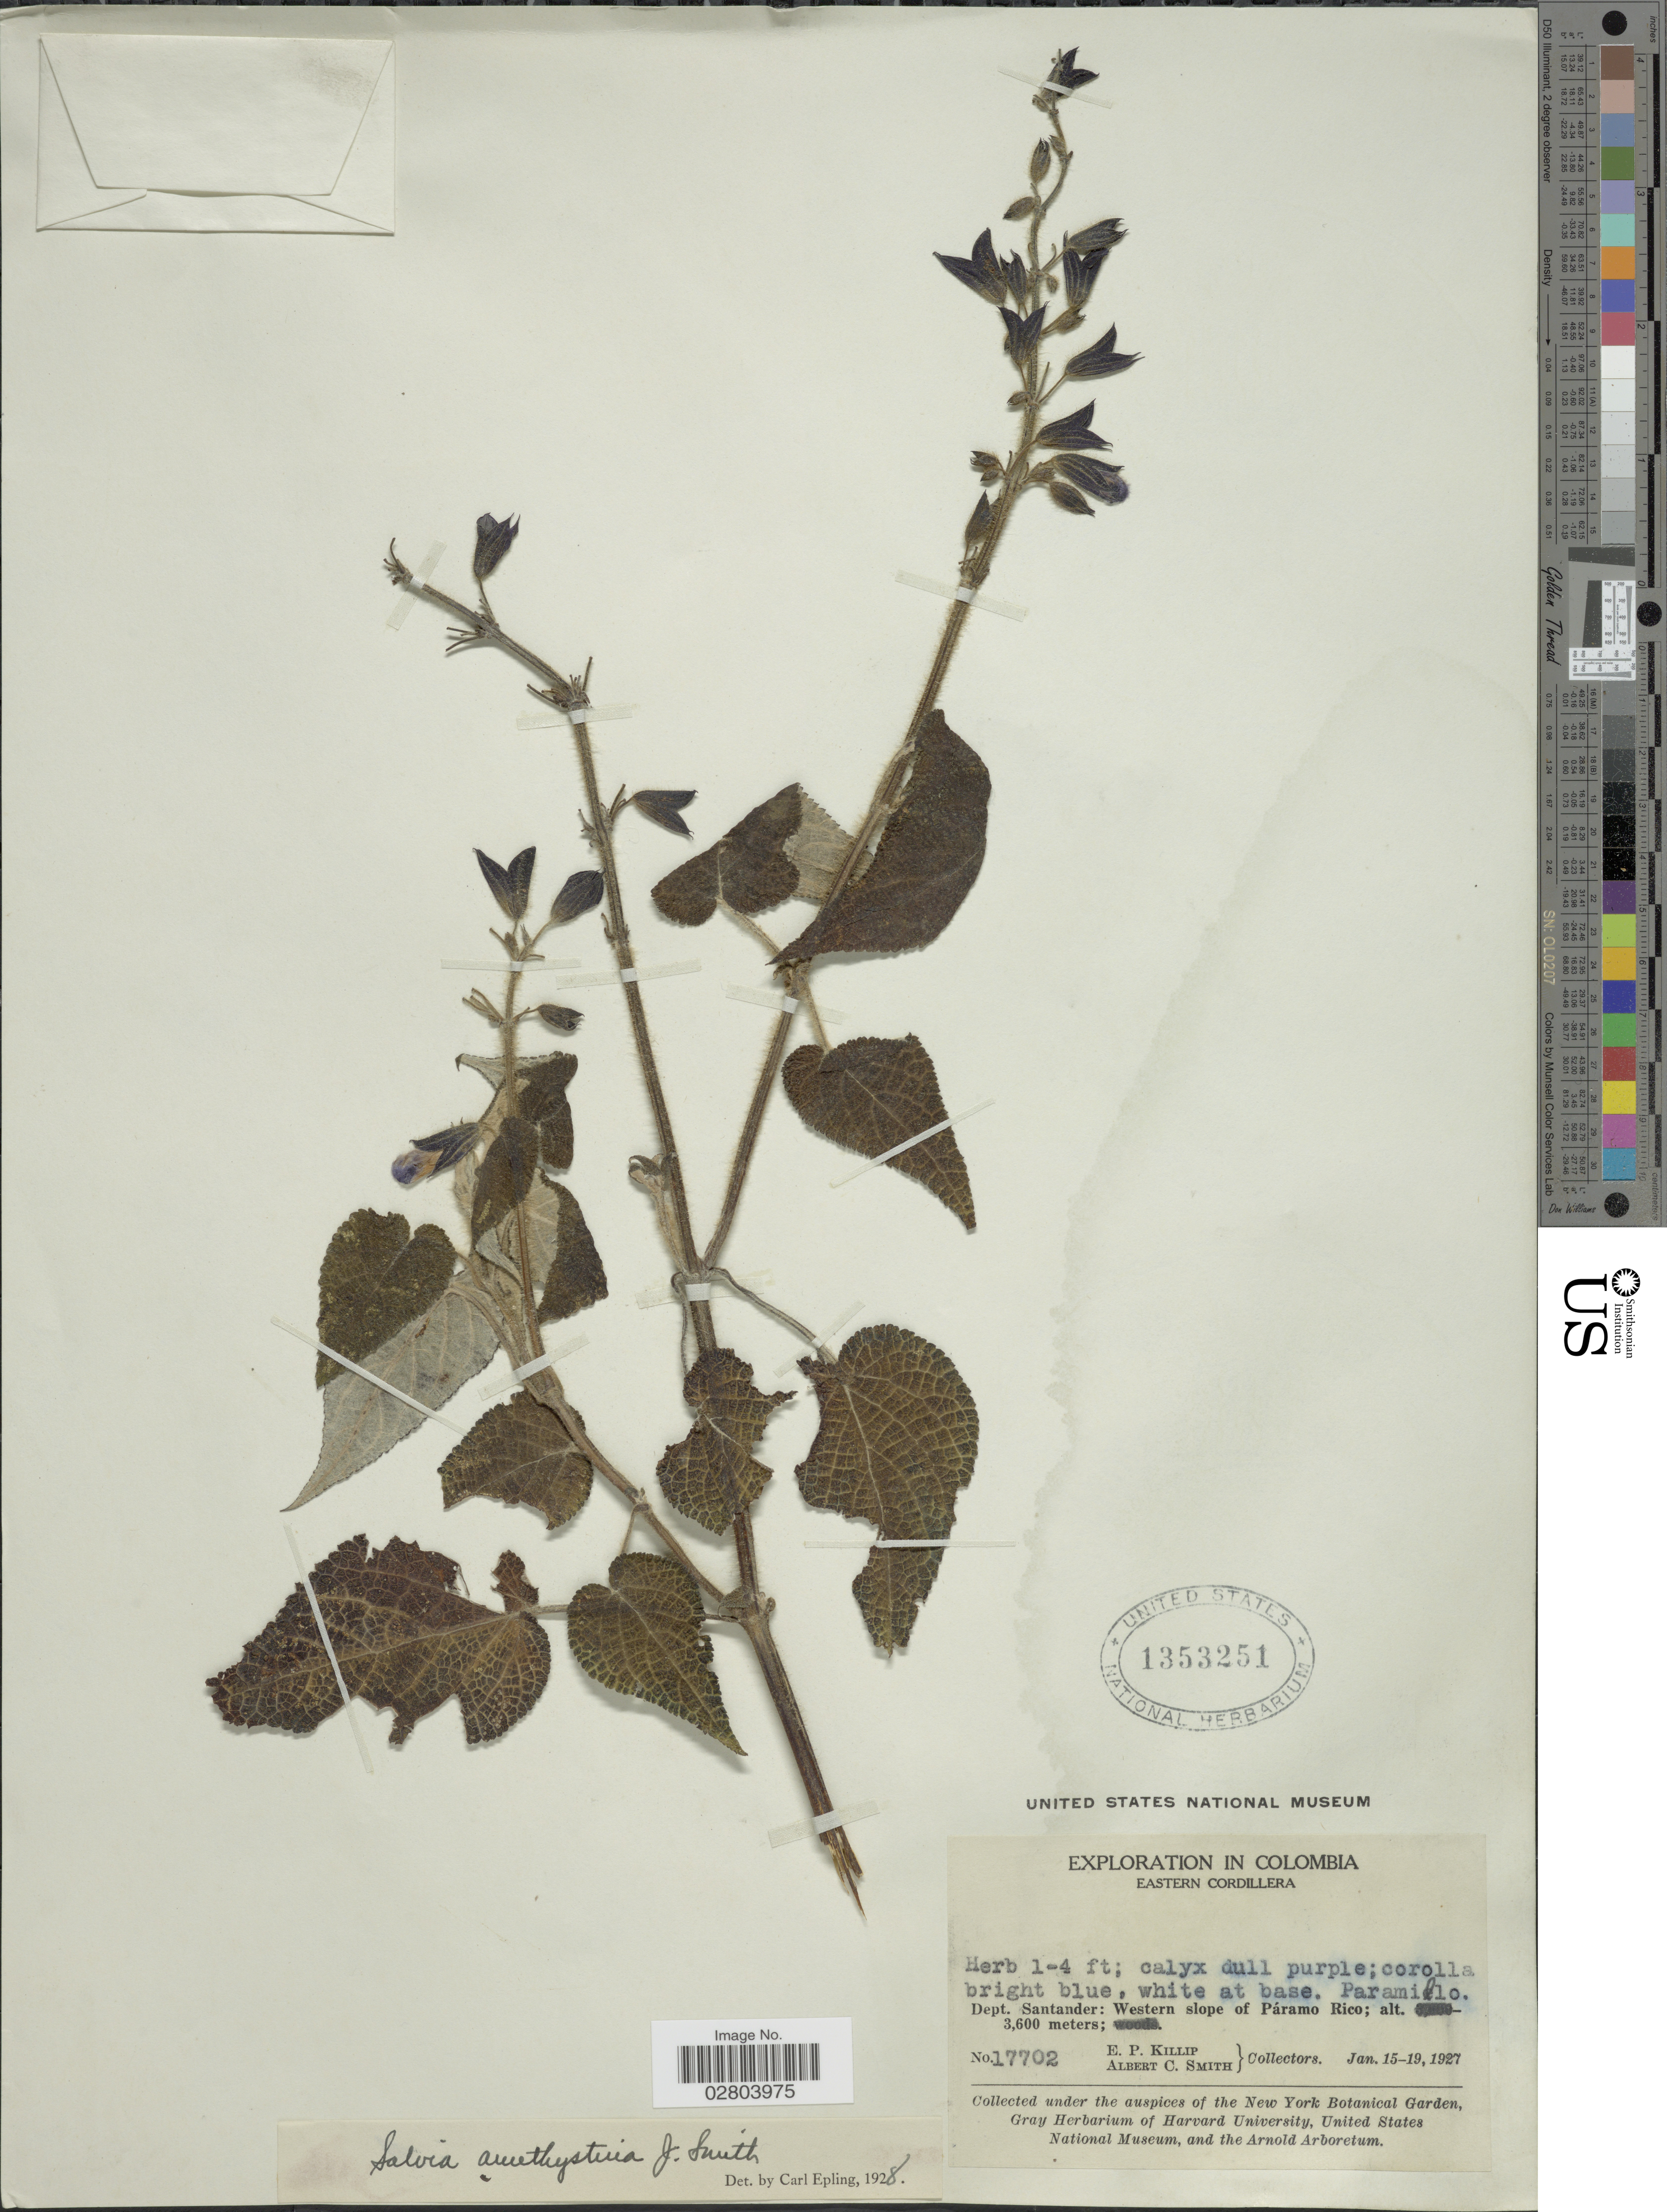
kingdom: Plantae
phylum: Tracheophyta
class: Magnoliopsida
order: Lamiales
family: Lamiaceae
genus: Salvia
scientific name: Salvia amethystina subsp. amethystina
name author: Sm.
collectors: E. P. Killip & A. C. Smith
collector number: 17702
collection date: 1927-01-15/1927-01-19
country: Colombia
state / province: Santander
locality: Eastern Cordillera. Dept. Santander: Western slope of Páramo Rico.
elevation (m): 3600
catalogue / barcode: US 1353251